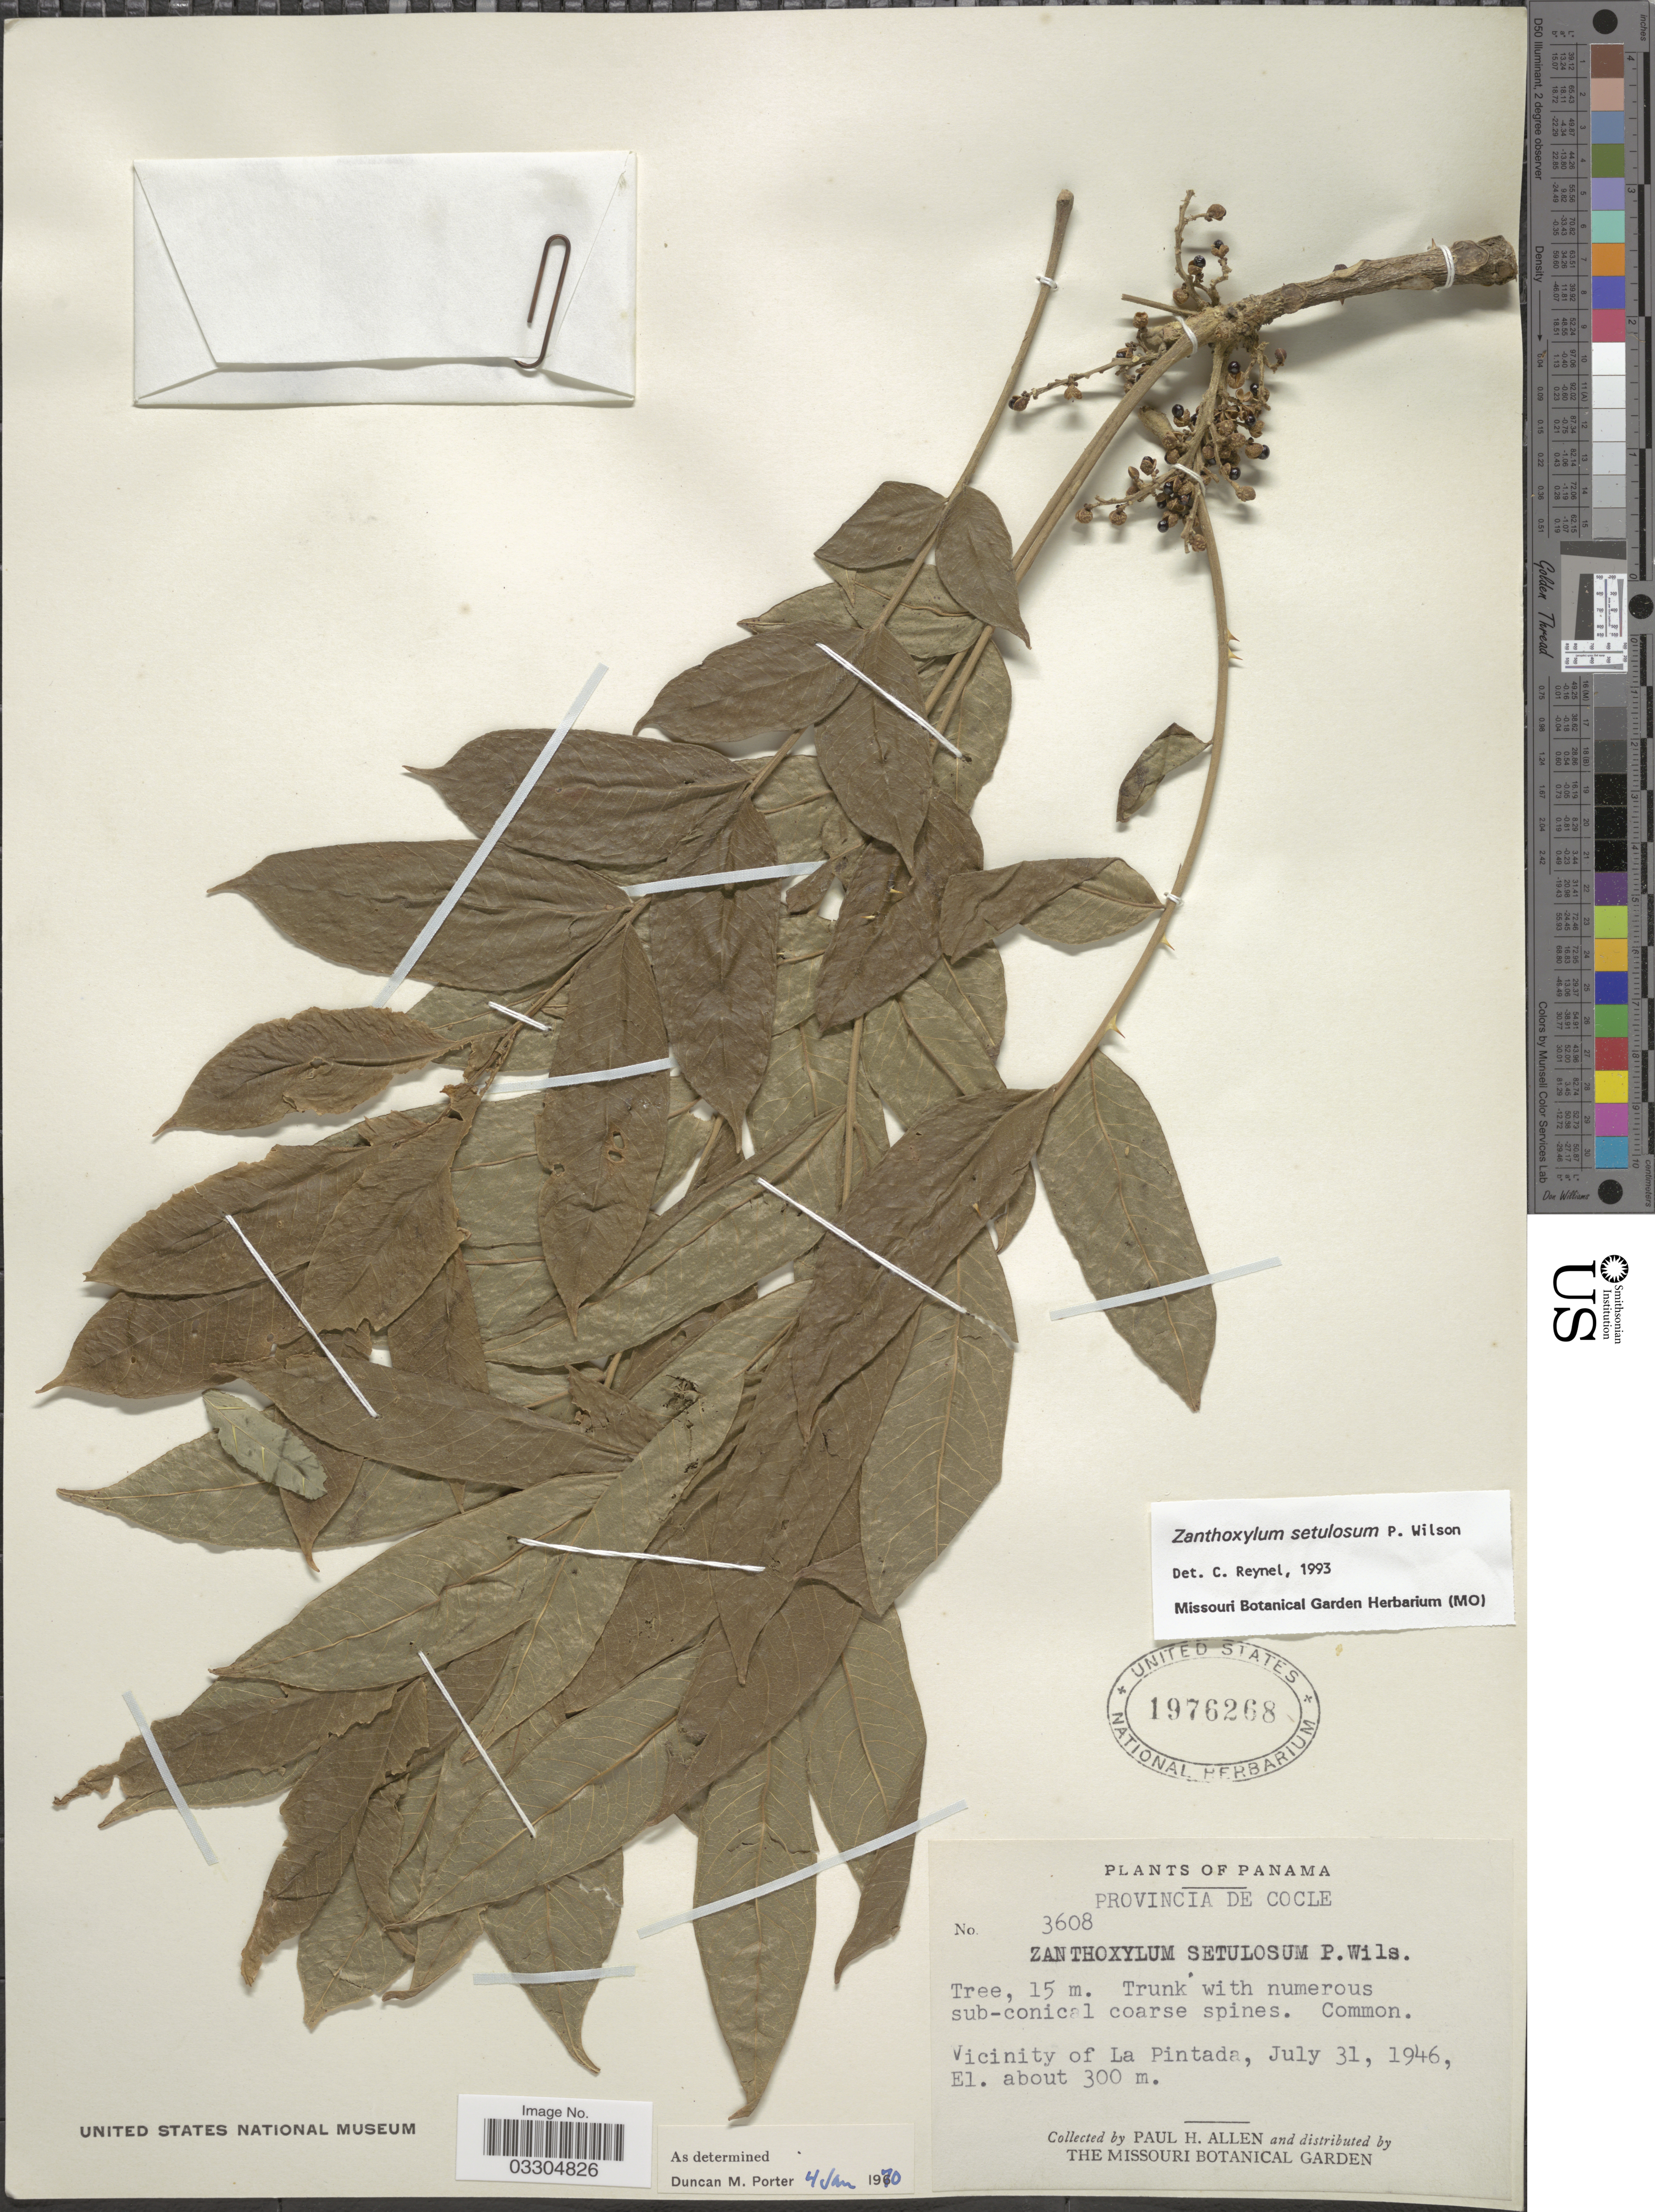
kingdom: Plantae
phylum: Tracheophyta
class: Magnoliopsida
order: Sapindales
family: Rutaceae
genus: Zanthoxylum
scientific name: Zanthoxylum setulosum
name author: P. Wilson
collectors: P. H. Allen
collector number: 3608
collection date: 1946-07-31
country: Panama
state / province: Coclé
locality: Vicinity of La Pintada.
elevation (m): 300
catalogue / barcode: US 1976268